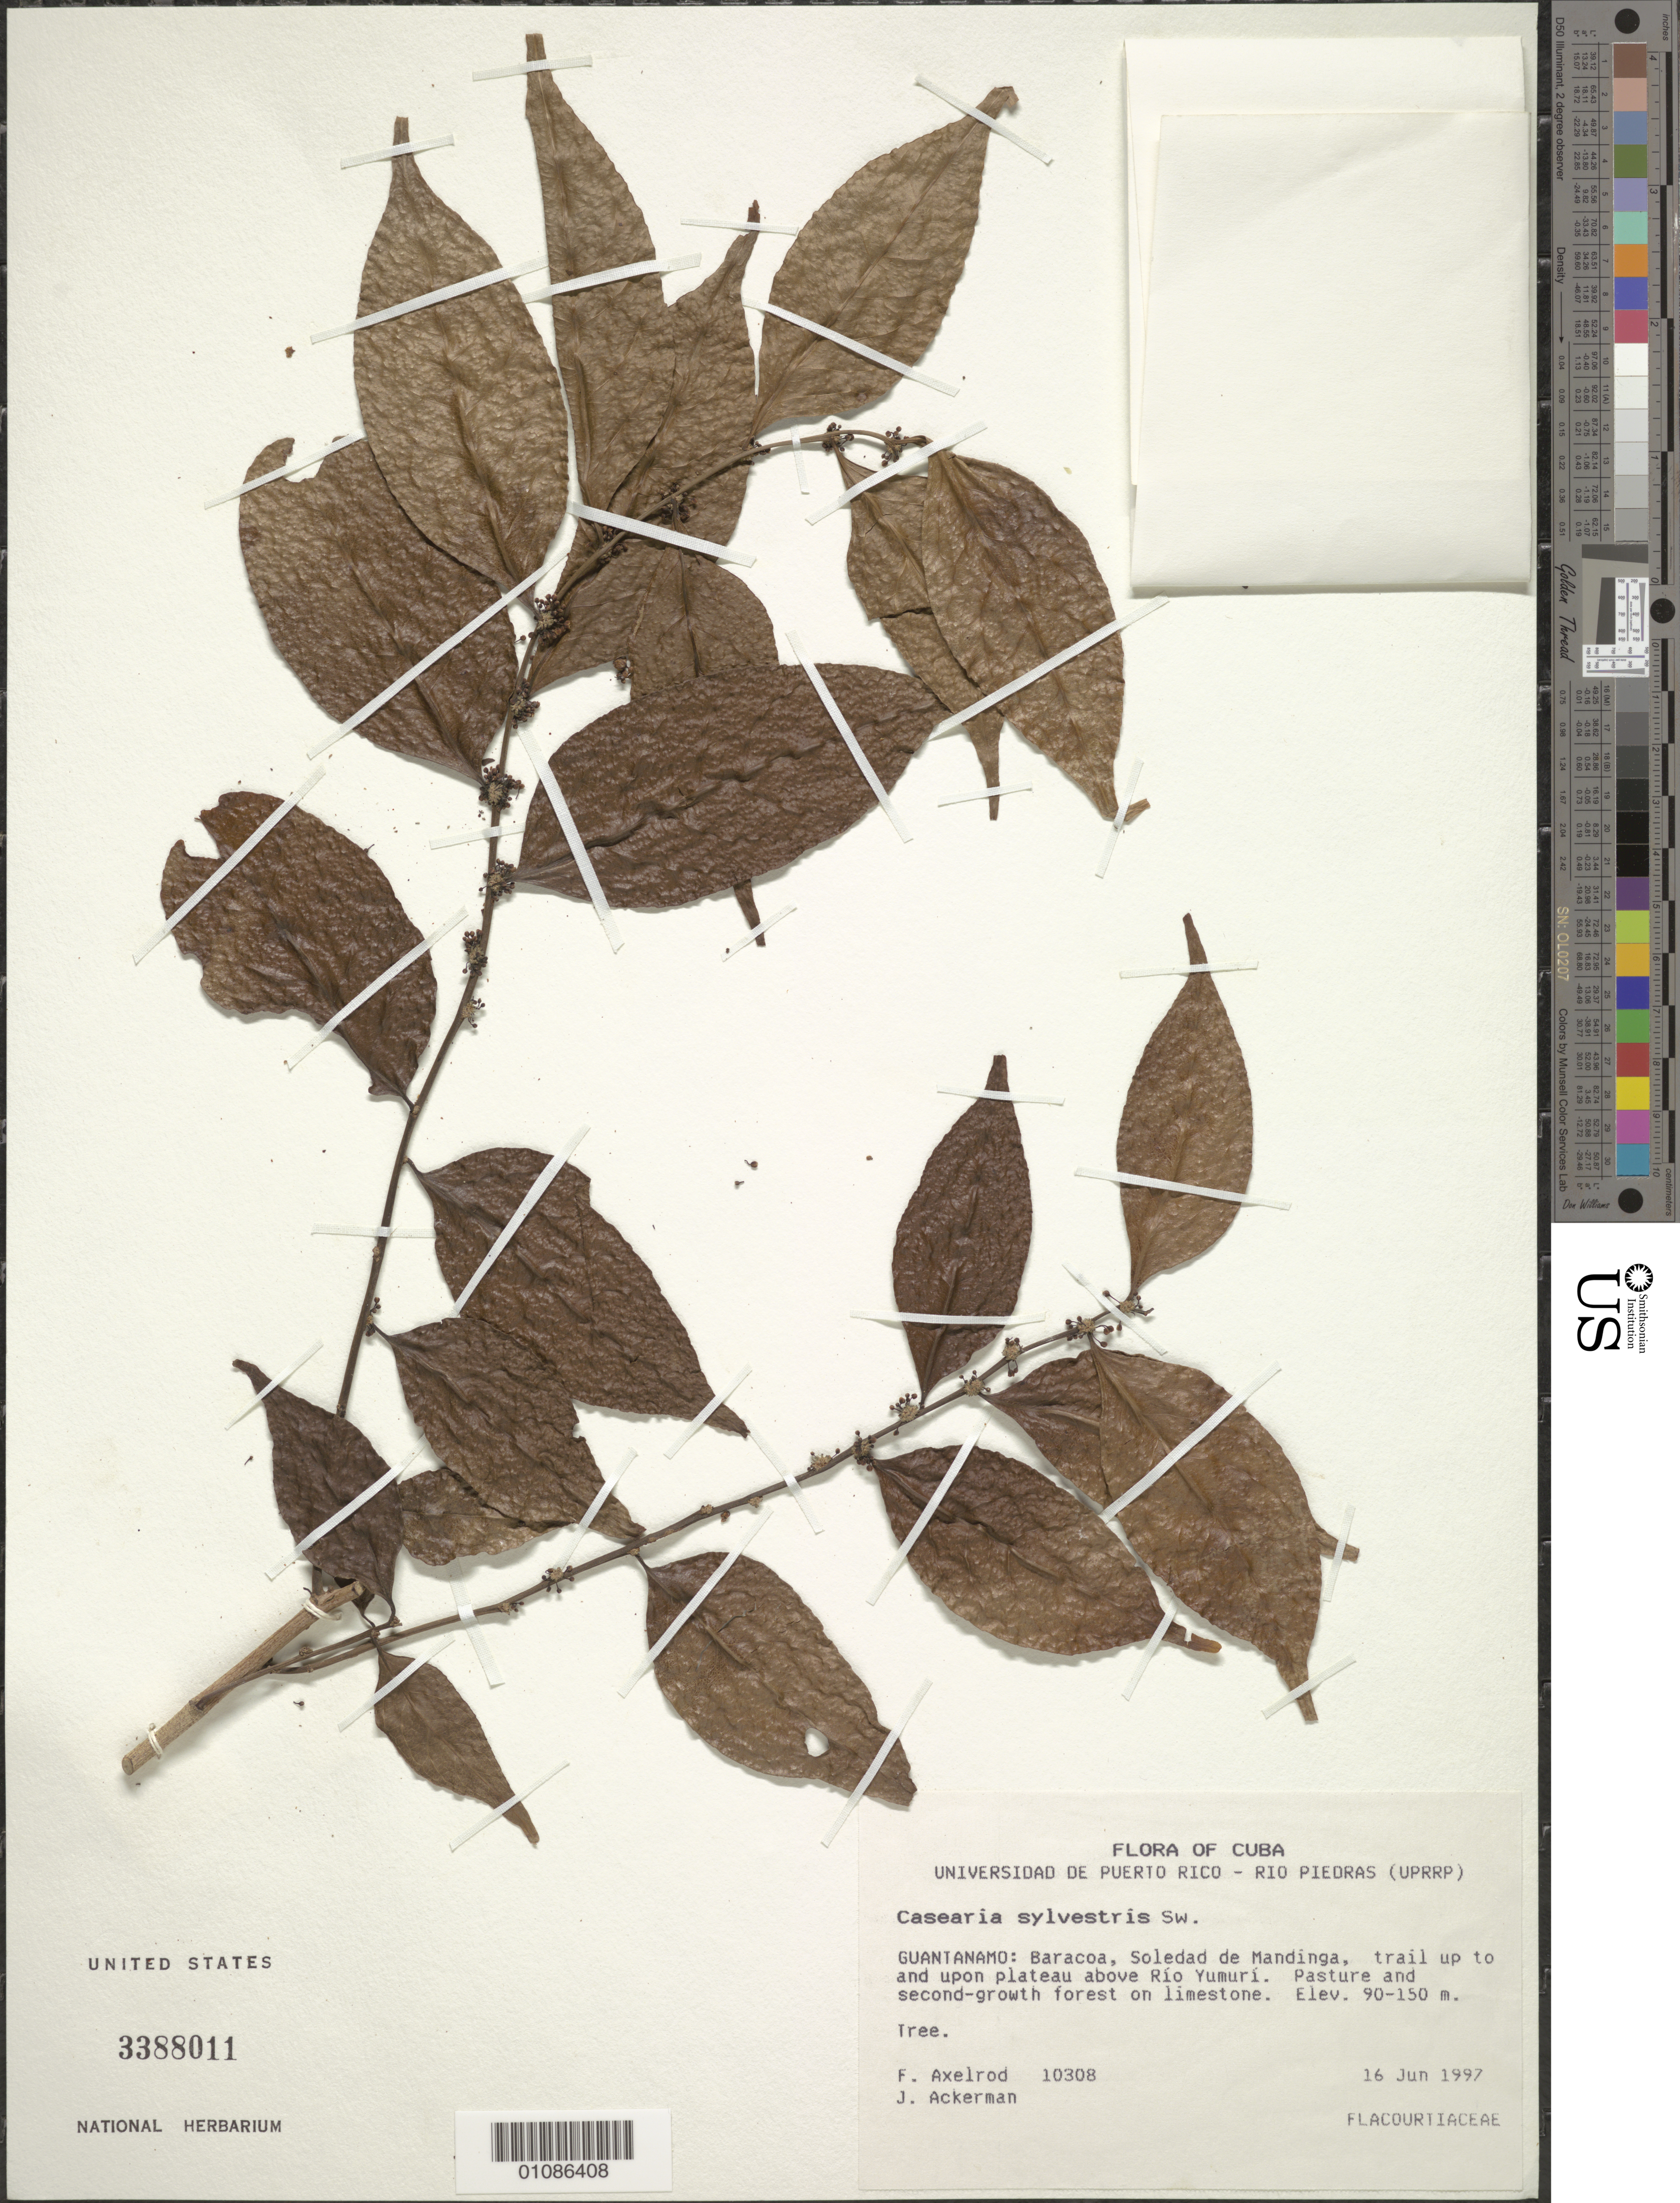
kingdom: Plantae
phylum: Tracheophyta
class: Magnoliopsida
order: Malpighiales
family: Salicaceae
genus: Casearia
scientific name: Casearia spinescens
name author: (Sw.) Griseb.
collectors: F. S. Axelrod & J. D. Ackerman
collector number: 10308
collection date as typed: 16 Jun 1997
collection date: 1997-06-16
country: Cuba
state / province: Guantánamo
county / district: Baracoa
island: Cuba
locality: Soledad de Mandinga, trail up to and upon plateau above Rio Yumuri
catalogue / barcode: US 3388011